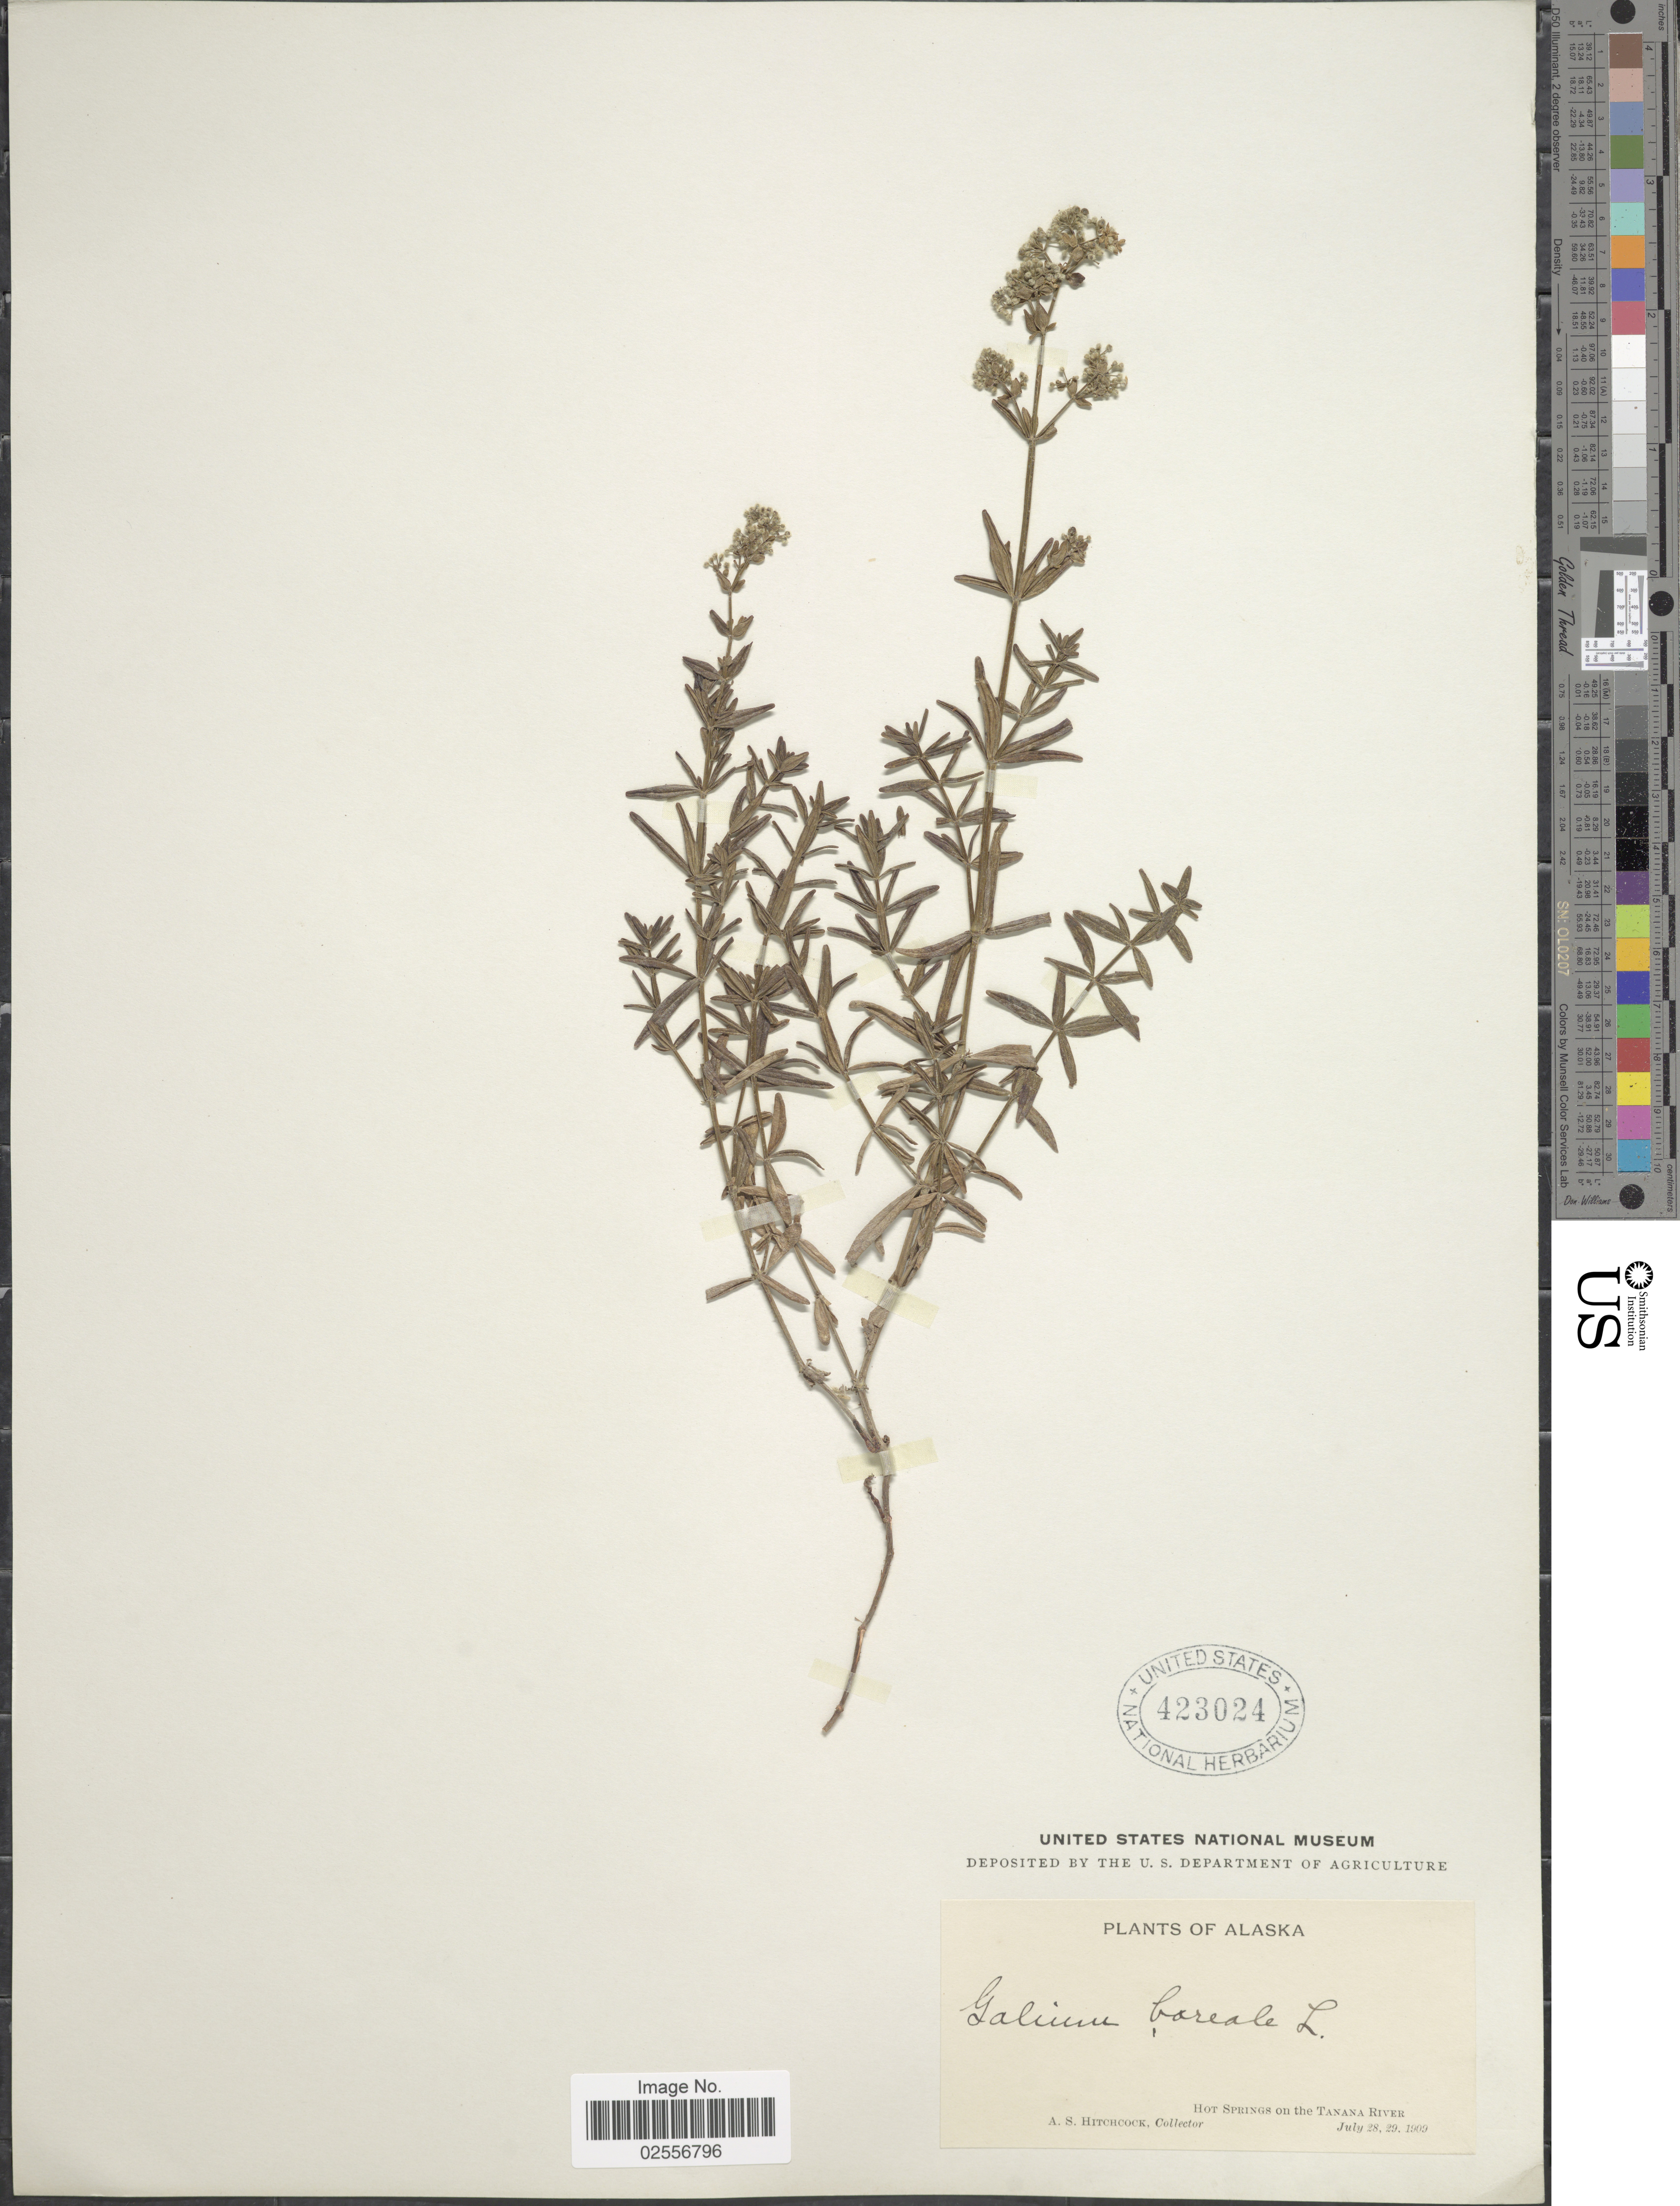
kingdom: Plantae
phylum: Tracheophyta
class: Magnoliopsida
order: Gentianales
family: Rubiaceae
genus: Galium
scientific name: Galium boreale L.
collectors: A. S. Hitchcock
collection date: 1909-07-28/1909-07-29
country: United States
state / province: Alaska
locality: Hot Springs on the Tanana River.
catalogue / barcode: US 423024